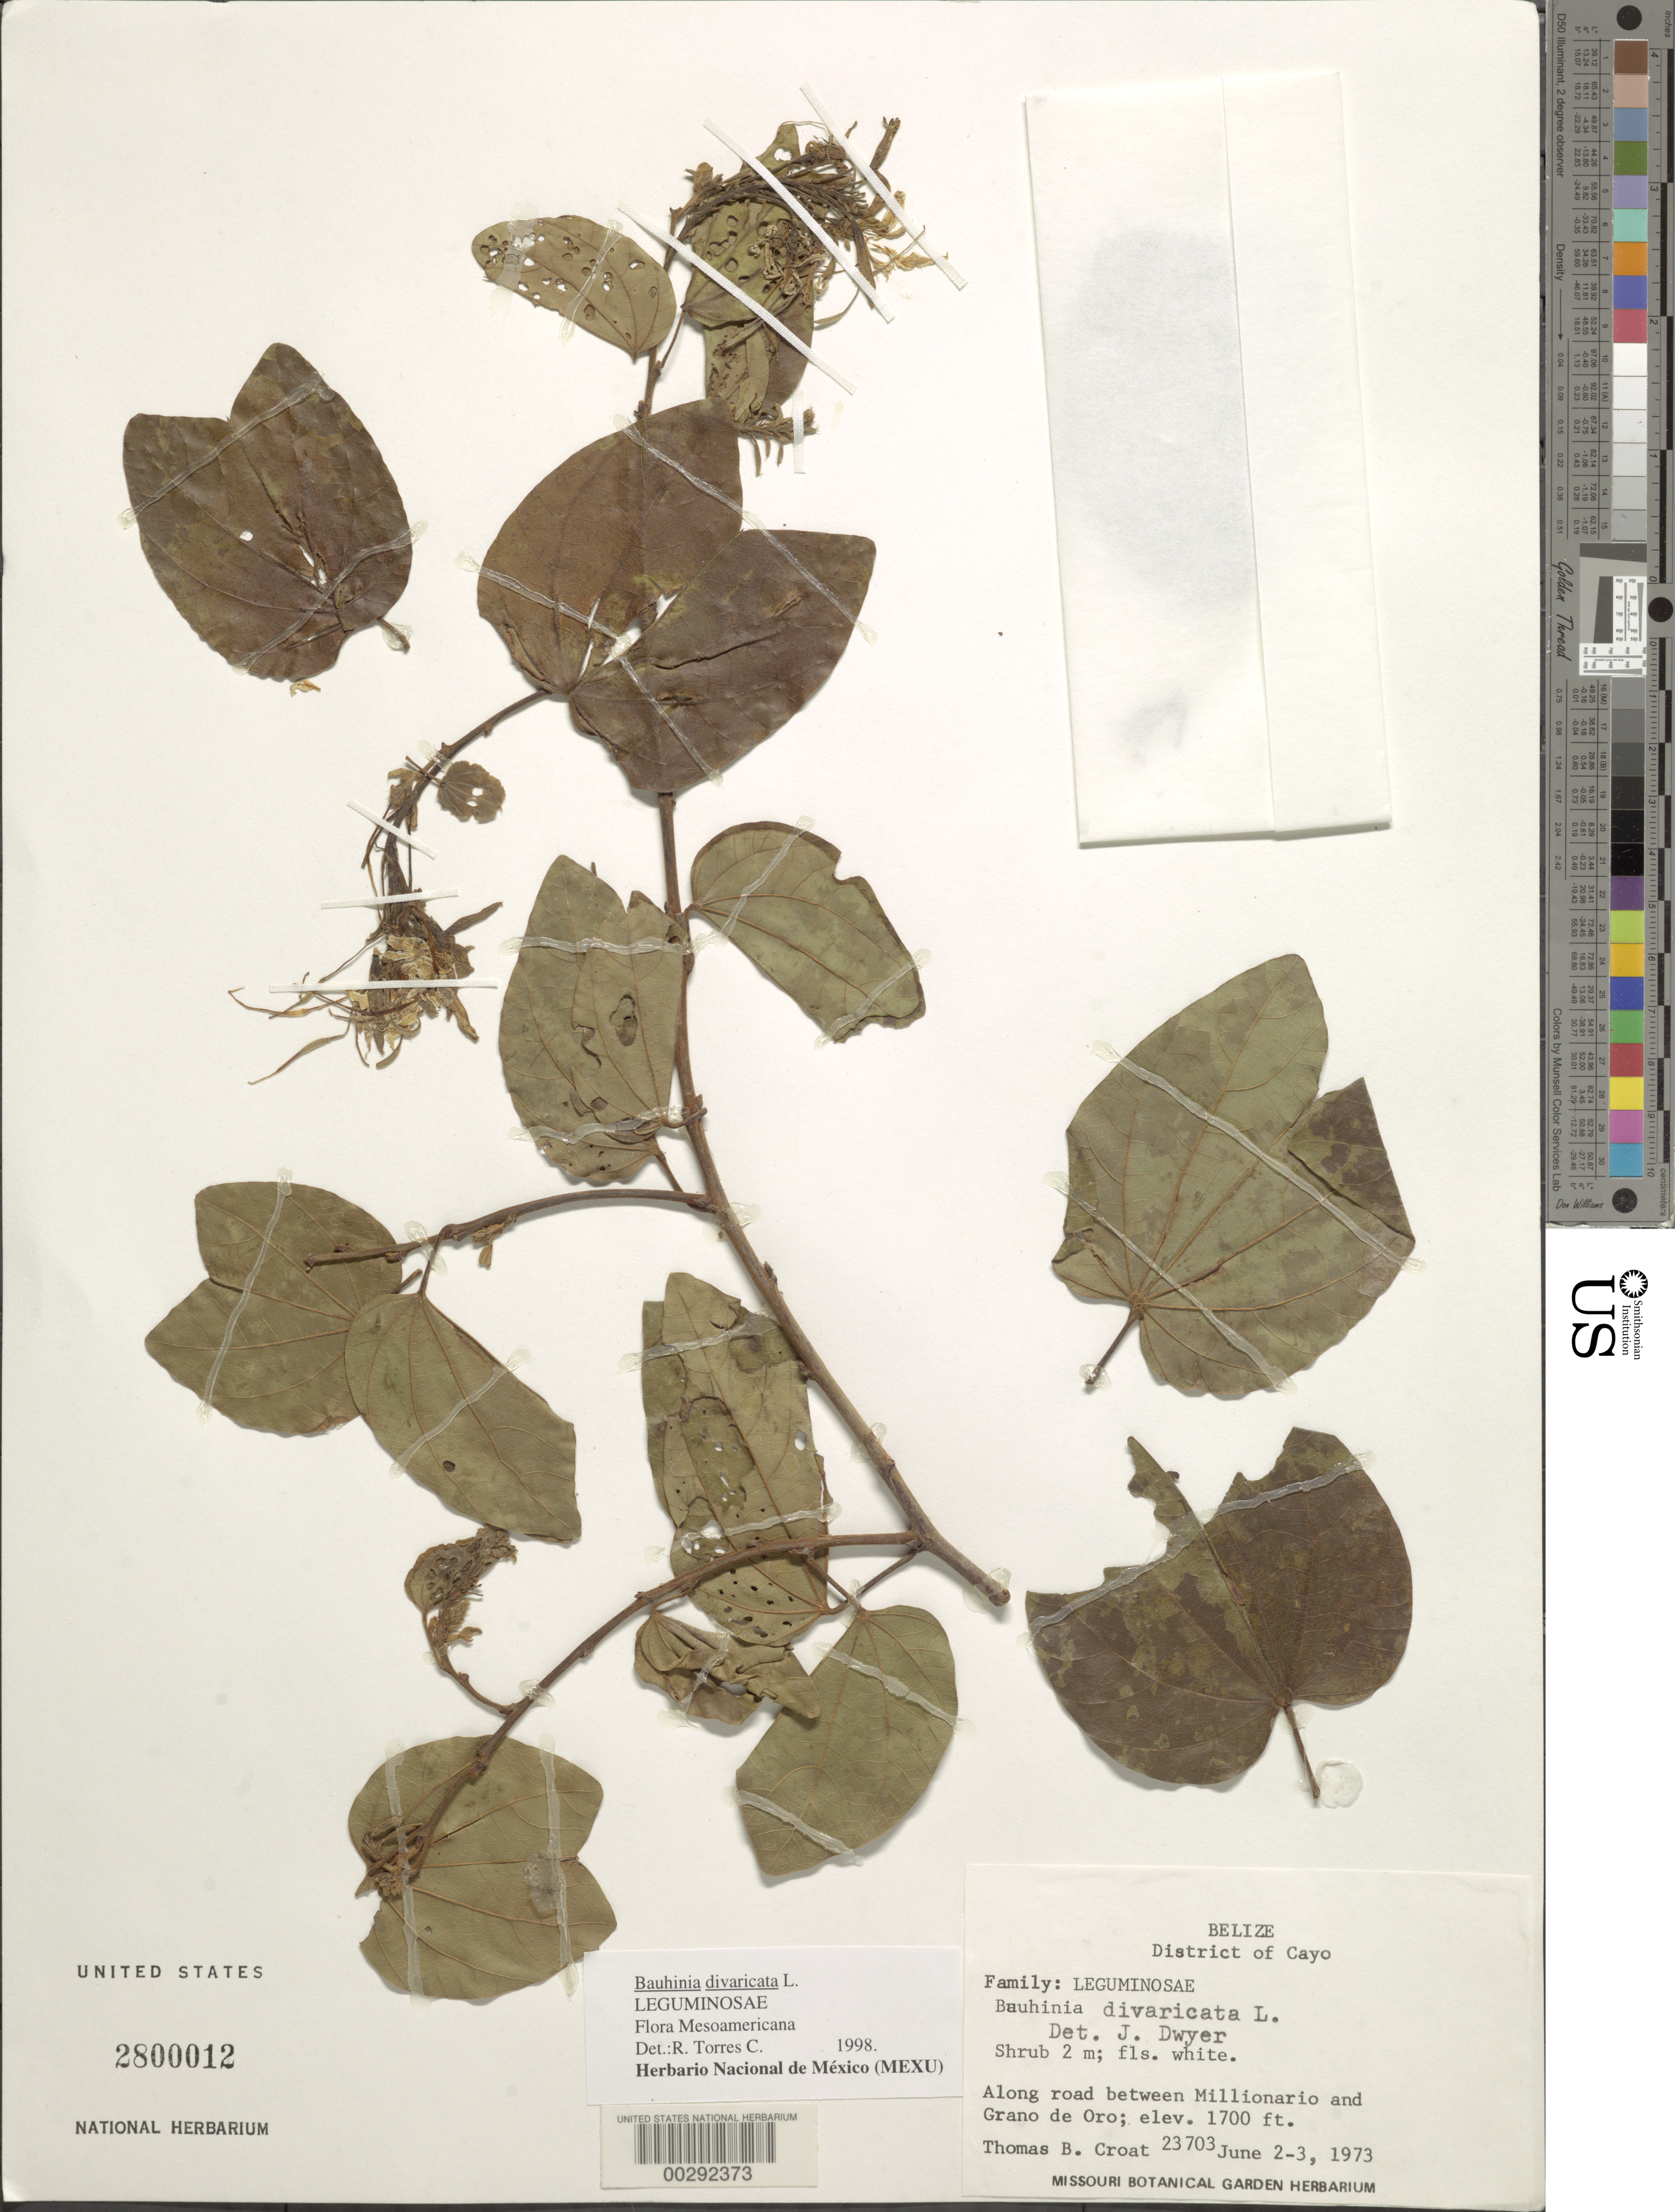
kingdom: Plantae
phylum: Tracheophyta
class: Magnoliopsida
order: Fabales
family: Fabaceae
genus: Bauhinia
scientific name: Bauhinia divaricata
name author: L.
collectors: T. B. Croat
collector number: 23703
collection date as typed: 02 Jun 1973 to 03 Jun 1973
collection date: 1973-06-02/1973-06-03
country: Belize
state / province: Cayo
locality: Along road between Millionario and Grano de Oro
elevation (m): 518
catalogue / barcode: US 2800012